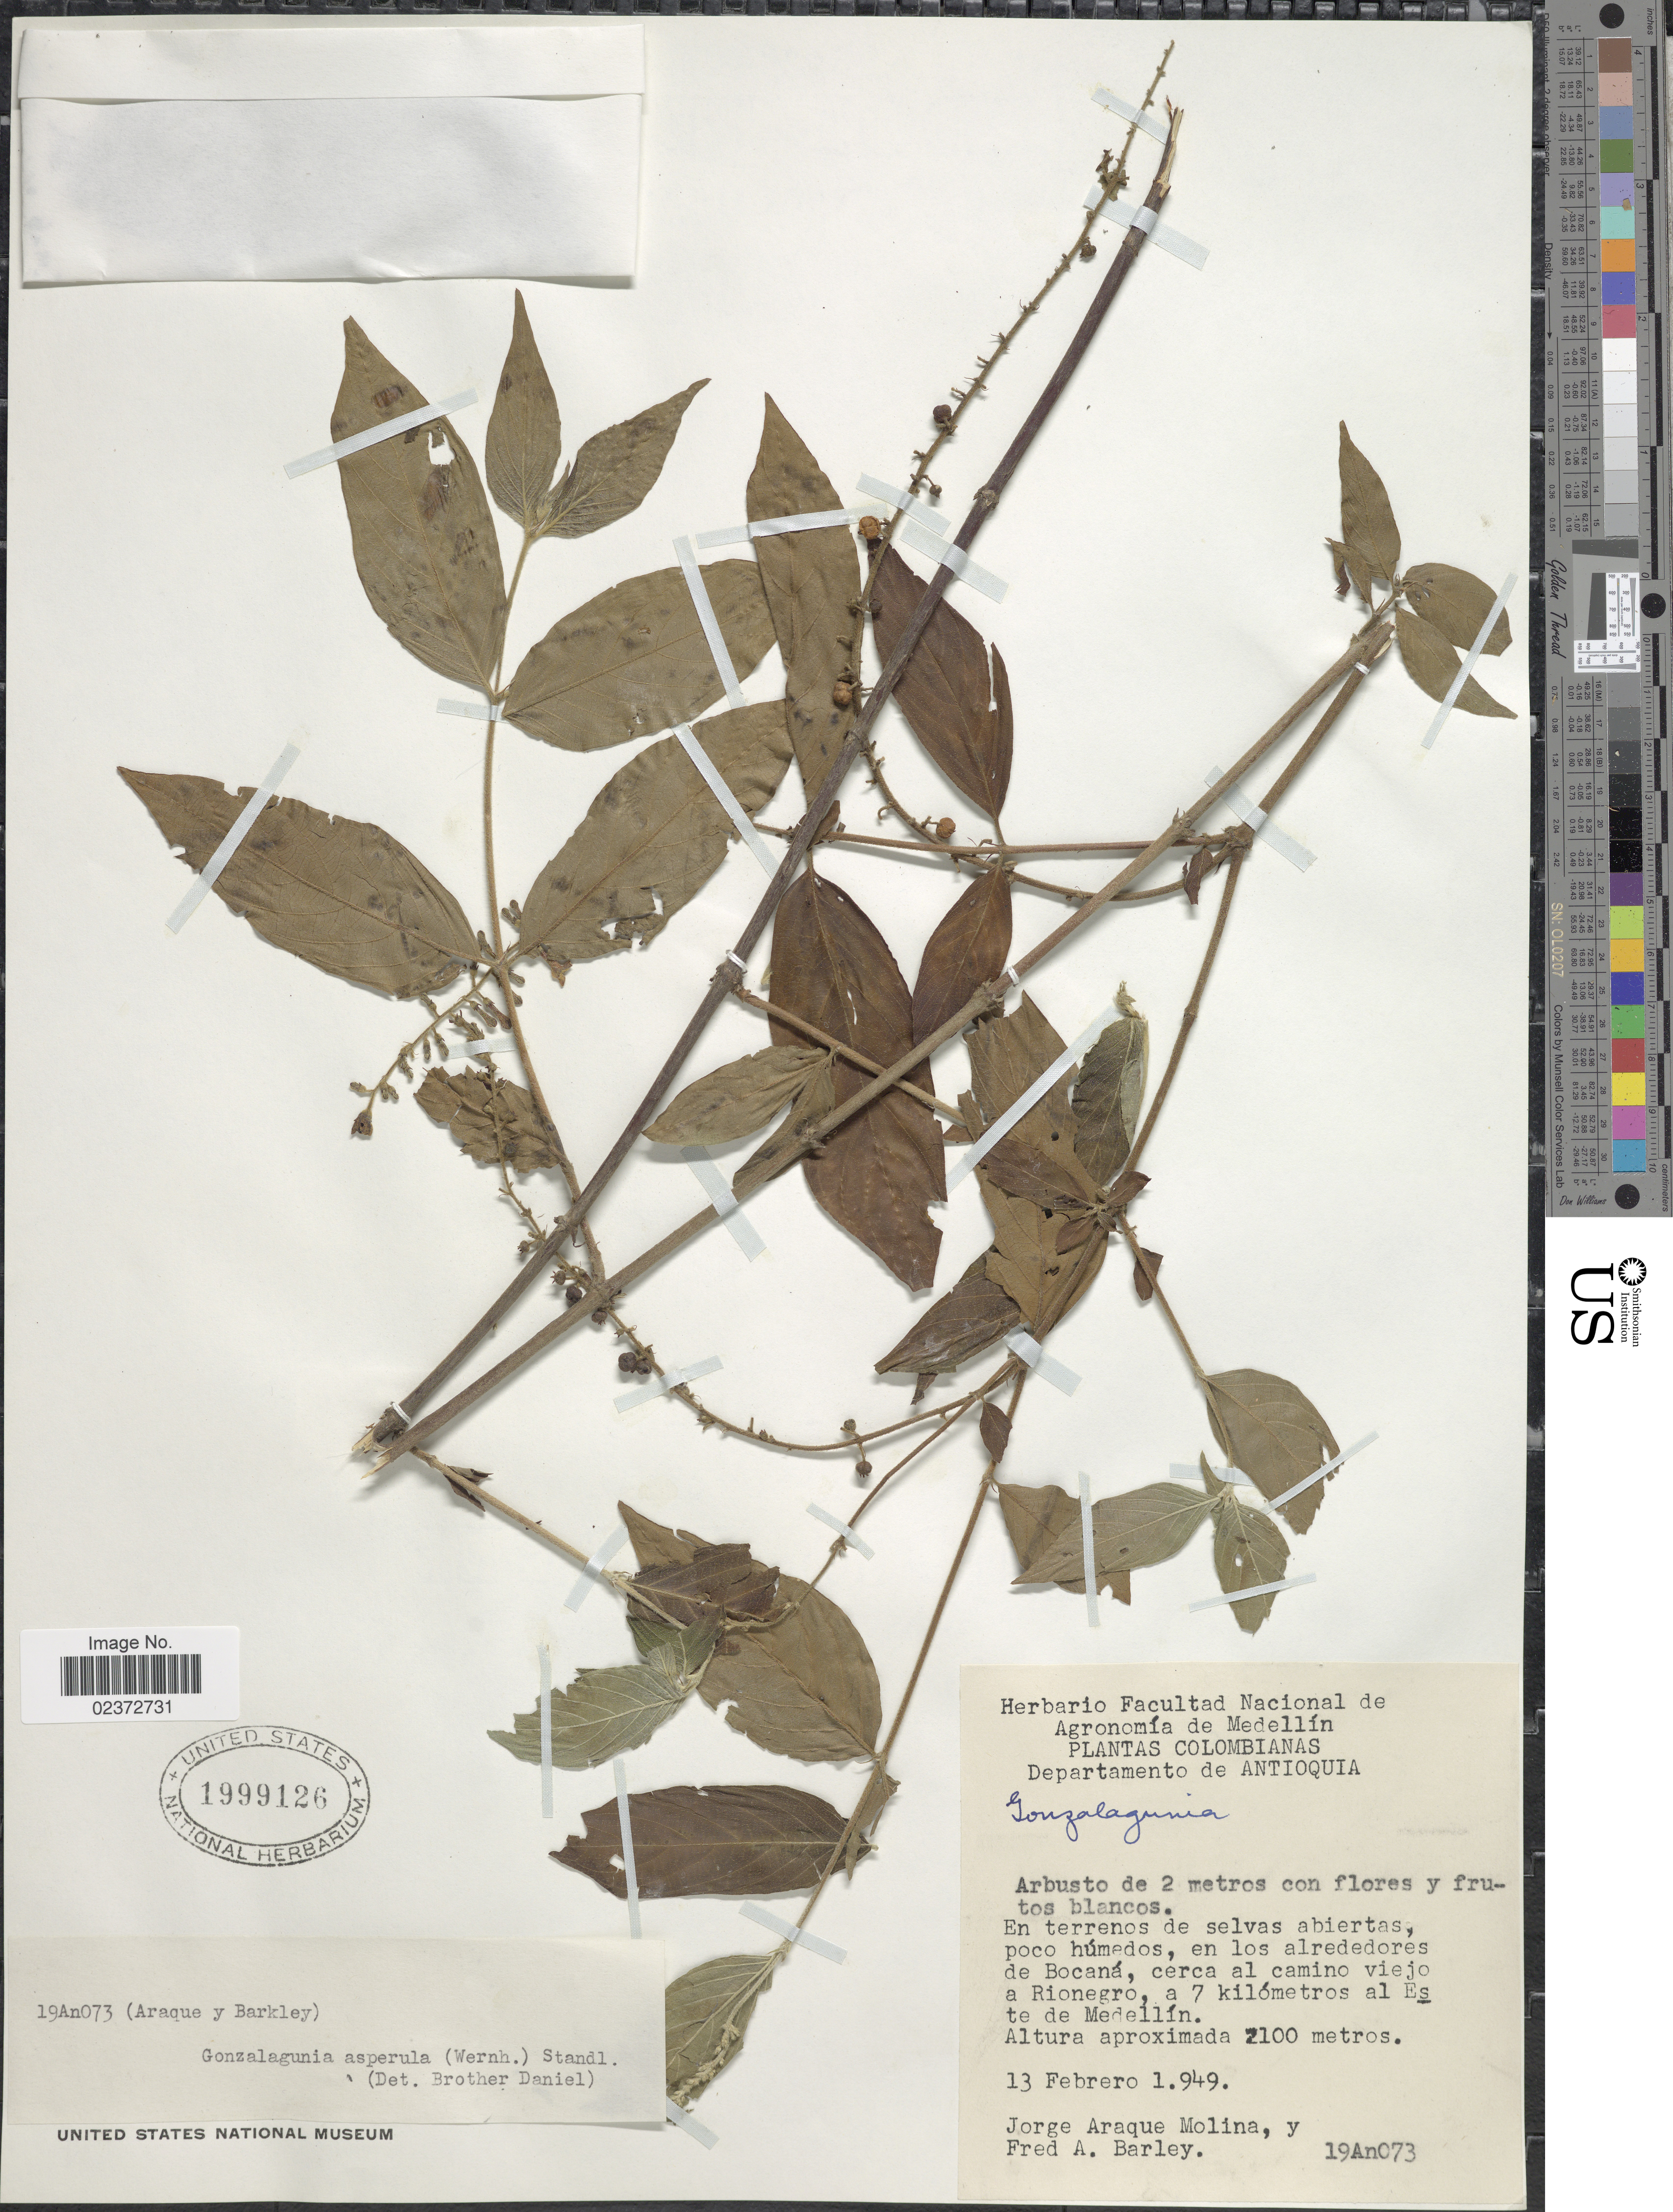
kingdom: Plantae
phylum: Tracheophyta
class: Magnoliopsida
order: Gentianales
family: Rubiaceae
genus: Gonzalagunia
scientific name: Gonzalagunia sp.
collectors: J. Araque Molina & F. A. Barkley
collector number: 19An073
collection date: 1949-02-13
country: Colombia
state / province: Antioquia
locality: En los alrededores de Bocana, cerca al camino viejo a Rionegro, a 7 kilometros al Este de Medellin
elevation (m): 2100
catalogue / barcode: US 1999126